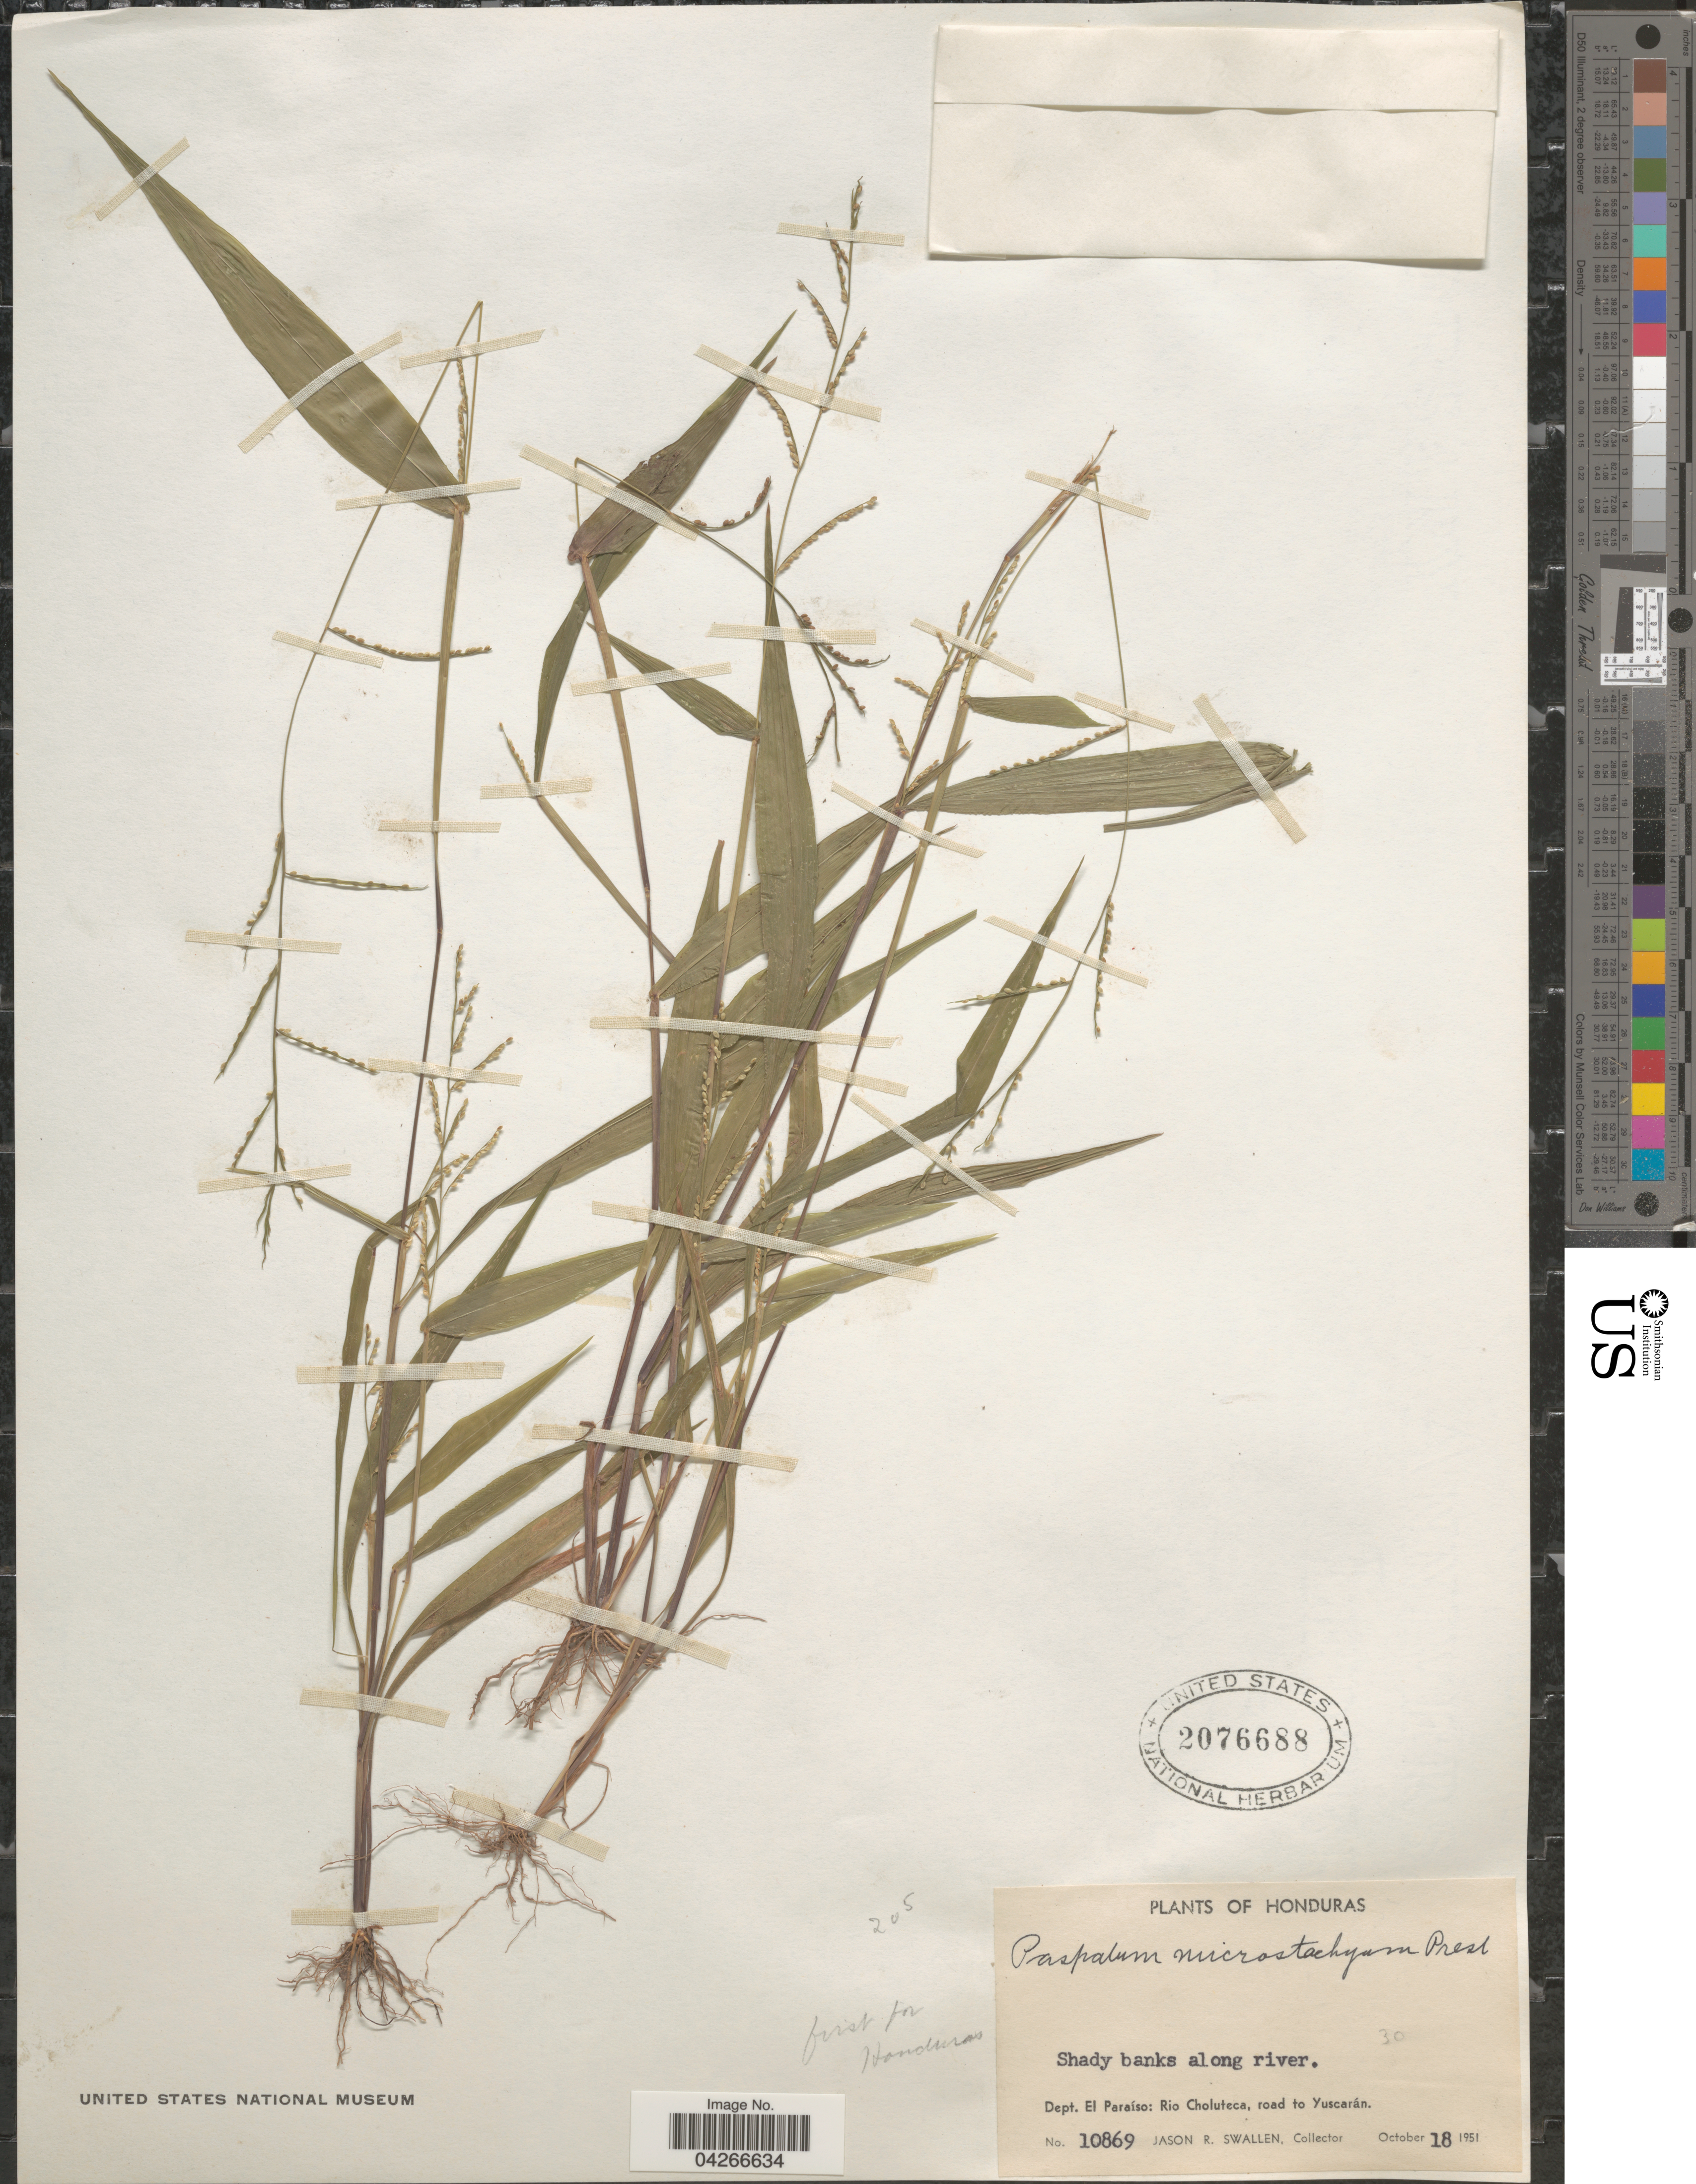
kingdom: Plantae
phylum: Tracheophyta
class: Liliopsida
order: Poales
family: Poaceae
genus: Paspalum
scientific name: Paspalum microstachyum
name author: J. Presl in C. Presl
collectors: J. R. Swallen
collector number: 10869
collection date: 1951-10-18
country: Honduras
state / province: El Paraiso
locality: Dept. El Paraíso: Rio Choluteca, road to Yuscarán.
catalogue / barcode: US 2076688